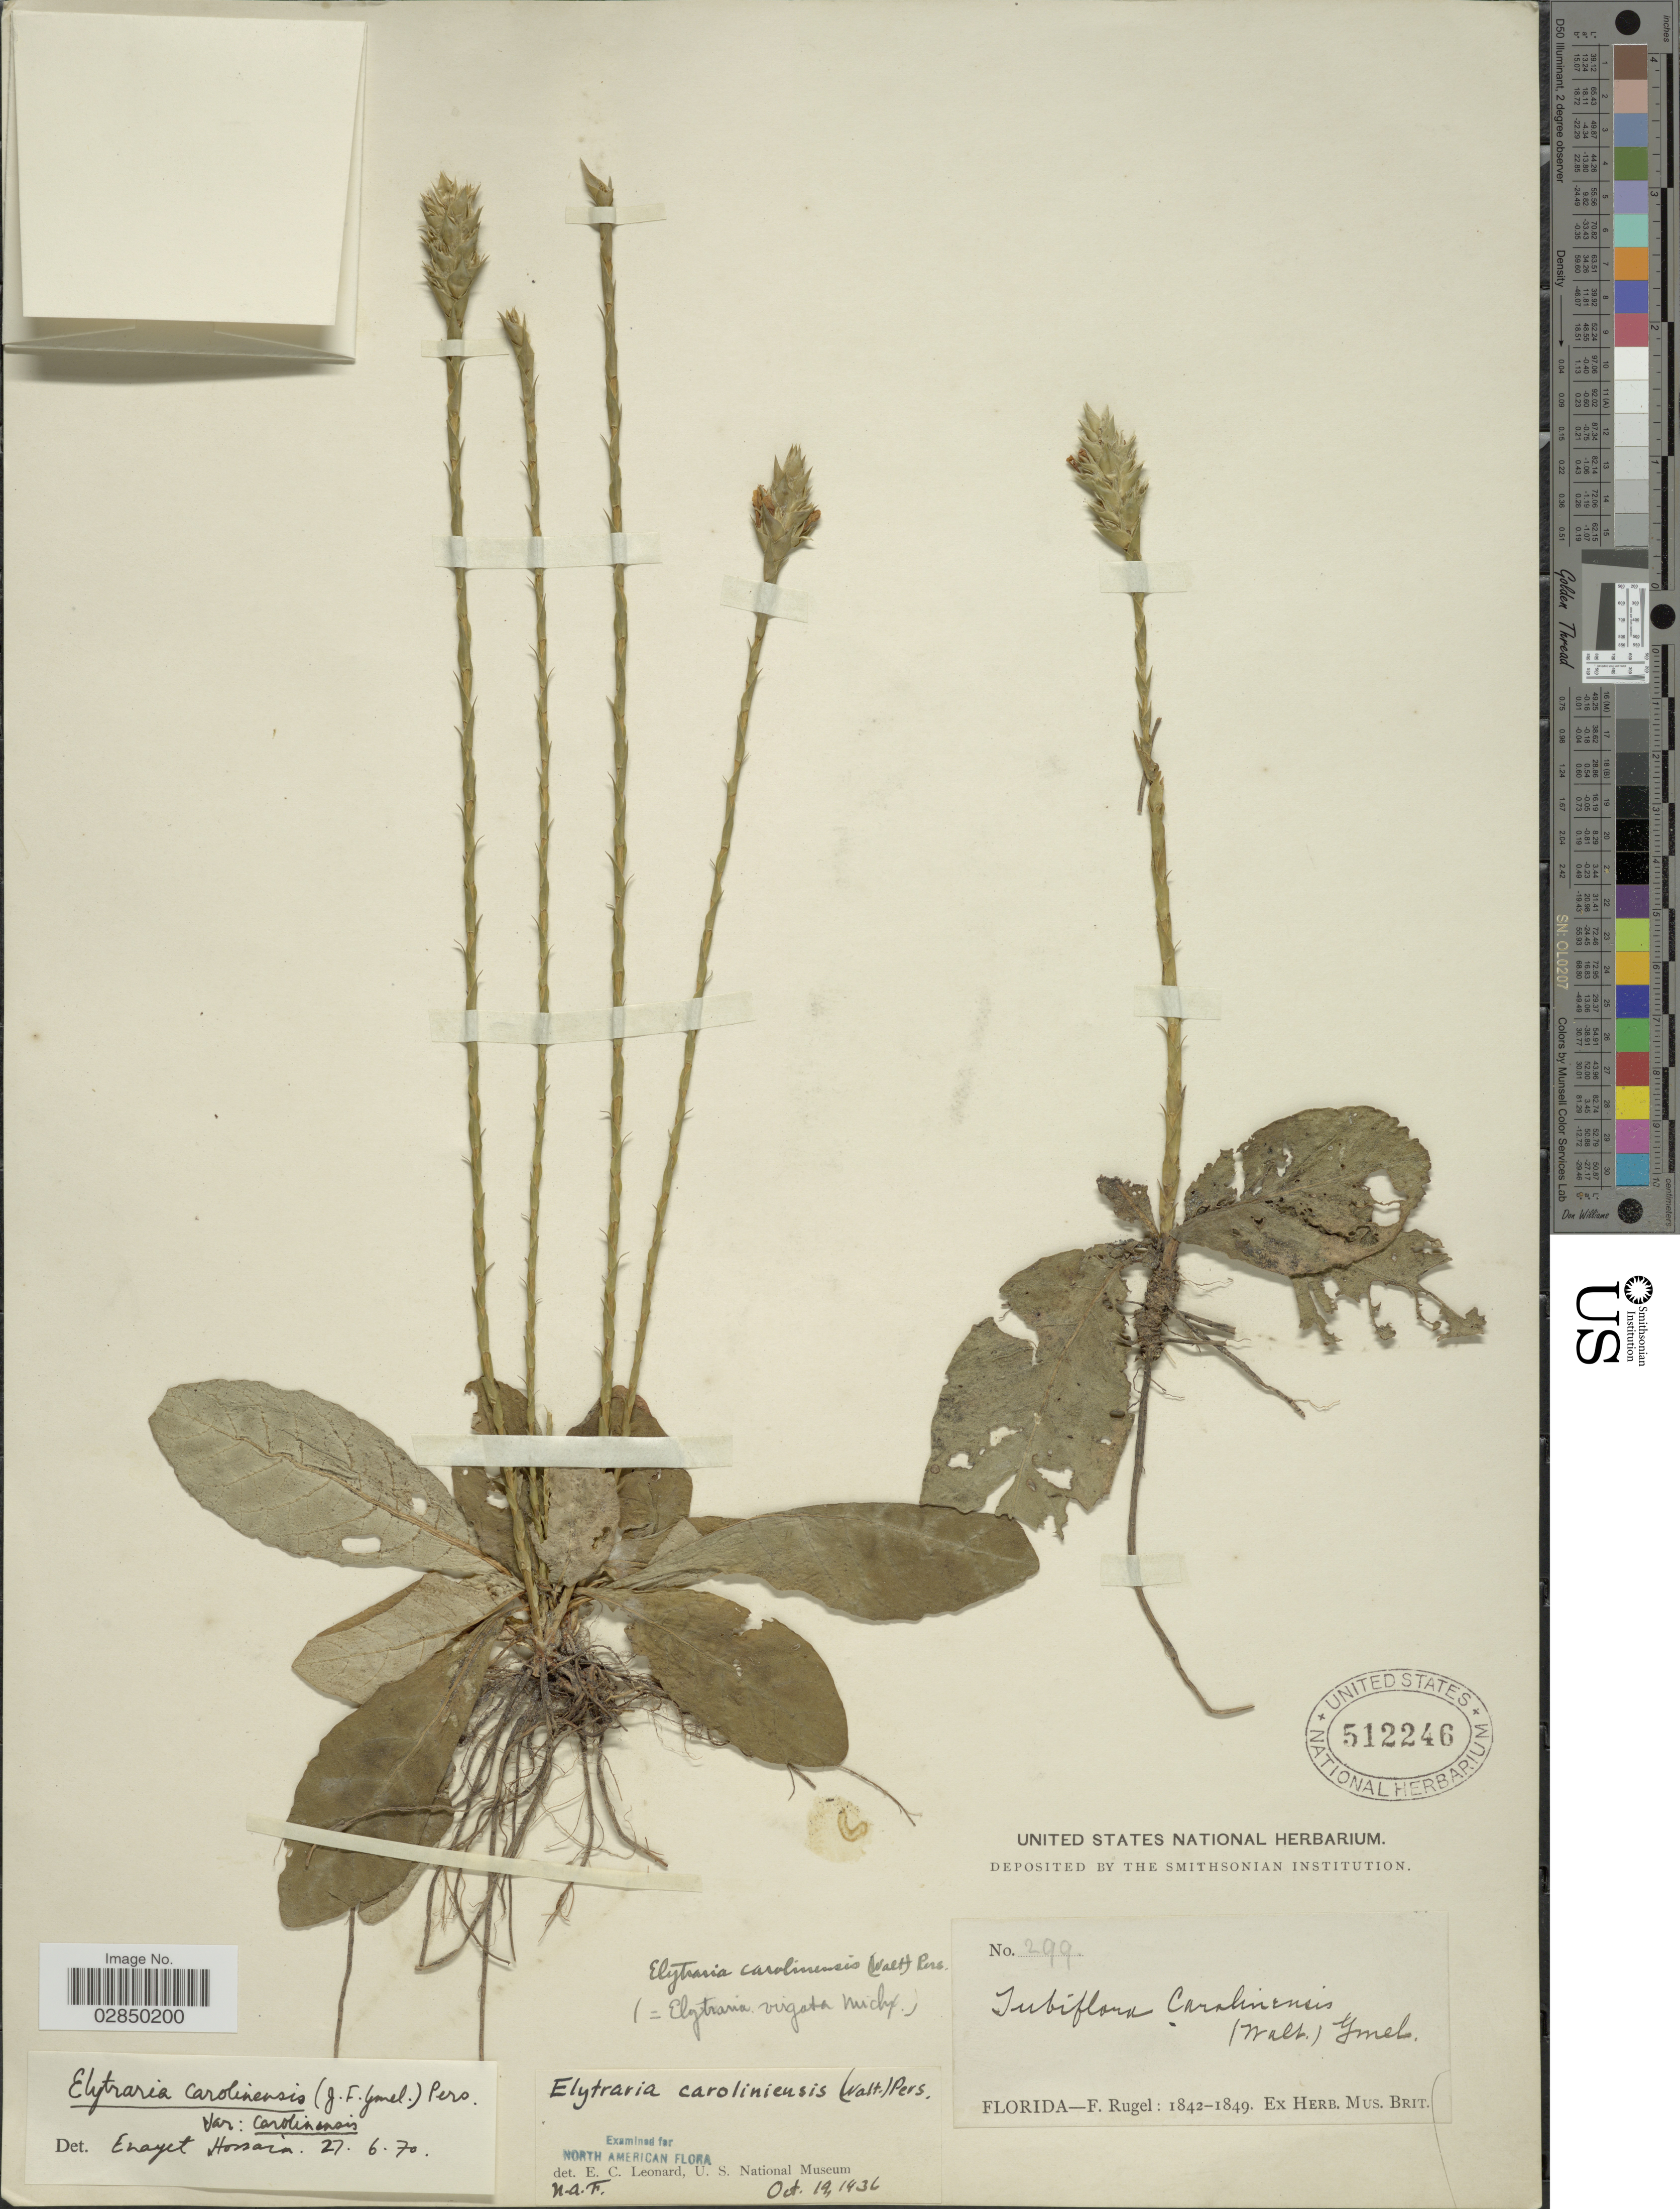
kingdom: Plantae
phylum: Tracheophyta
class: Magnoliopsida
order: Lamiales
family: Acanthaceae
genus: Elytraria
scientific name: Elytraria caroliniensis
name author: (J.F. Gmel.) Pers.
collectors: F. Rugel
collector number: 299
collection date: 1842/1849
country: United States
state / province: Florida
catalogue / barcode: US 512246